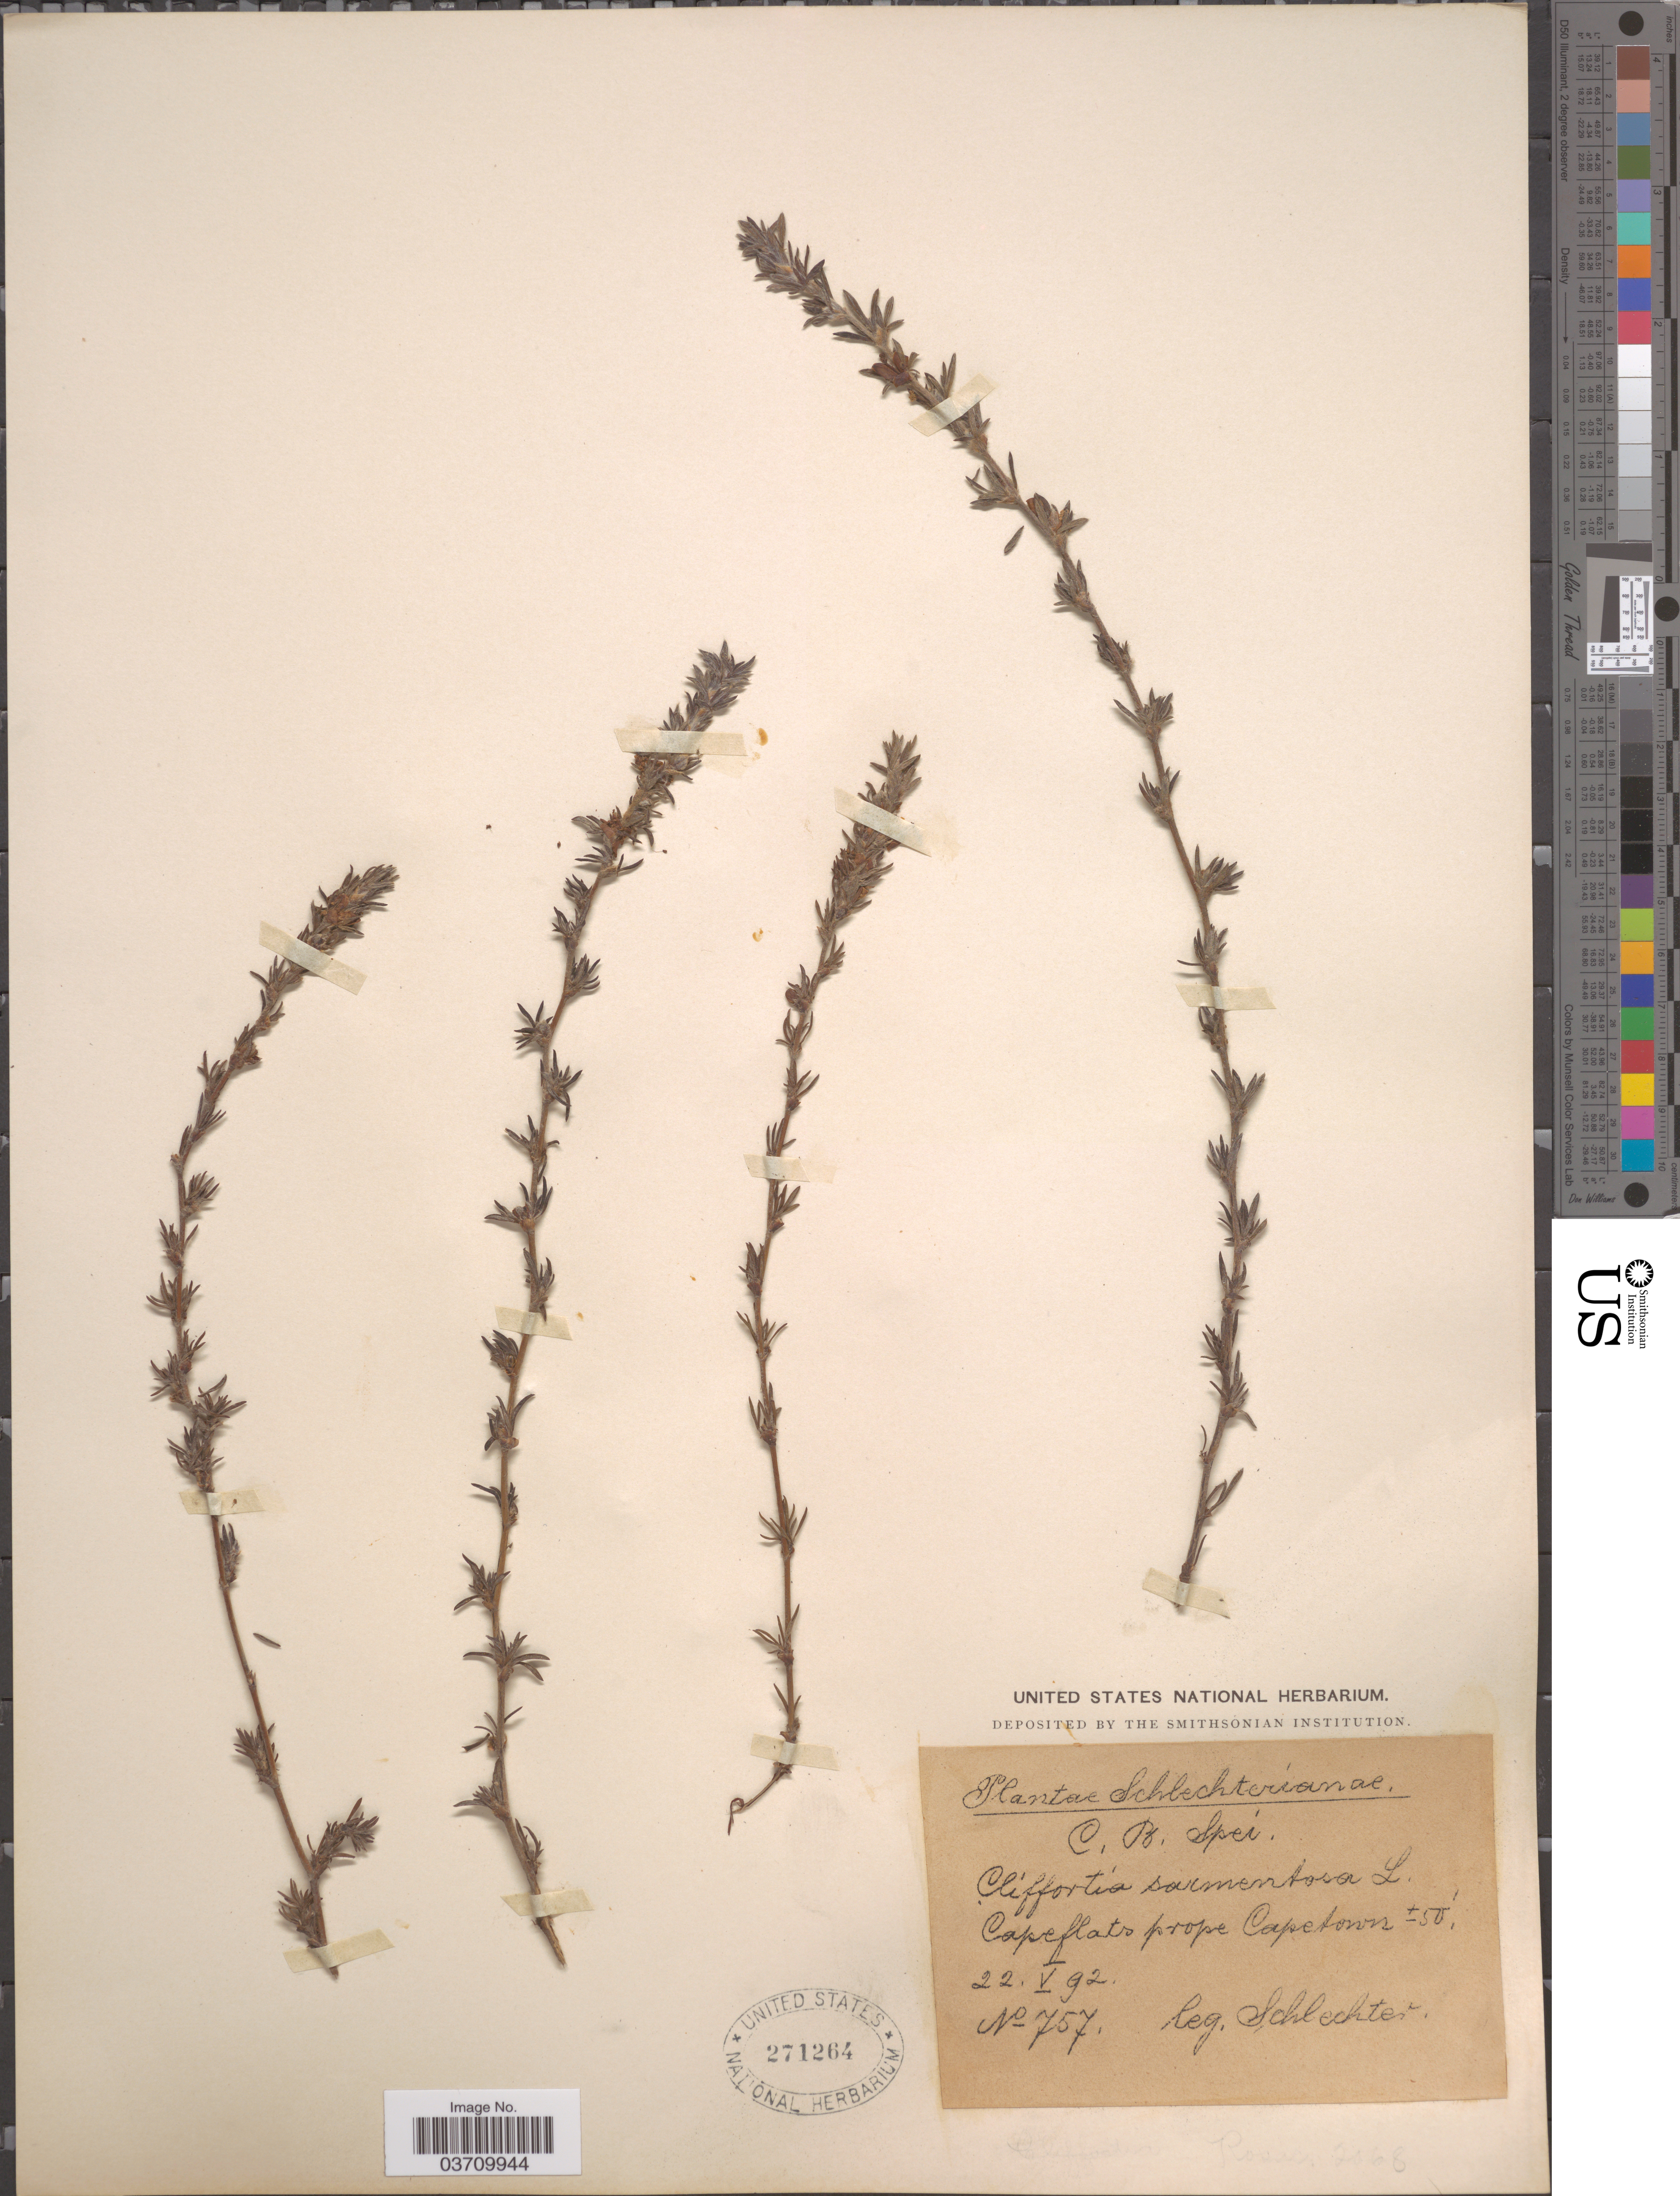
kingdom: Plantae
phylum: Tracheophyta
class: Magnoliopsida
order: Rosales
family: Rosaceae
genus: Cliffortia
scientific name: Cliffortia sarmentosa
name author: L.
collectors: Schlechter, --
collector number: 757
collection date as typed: Transcribed d/m/y: 22/5/92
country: South Africa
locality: C. B. Spei. Capeflats prope Capetown.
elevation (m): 15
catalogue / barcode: US 271264